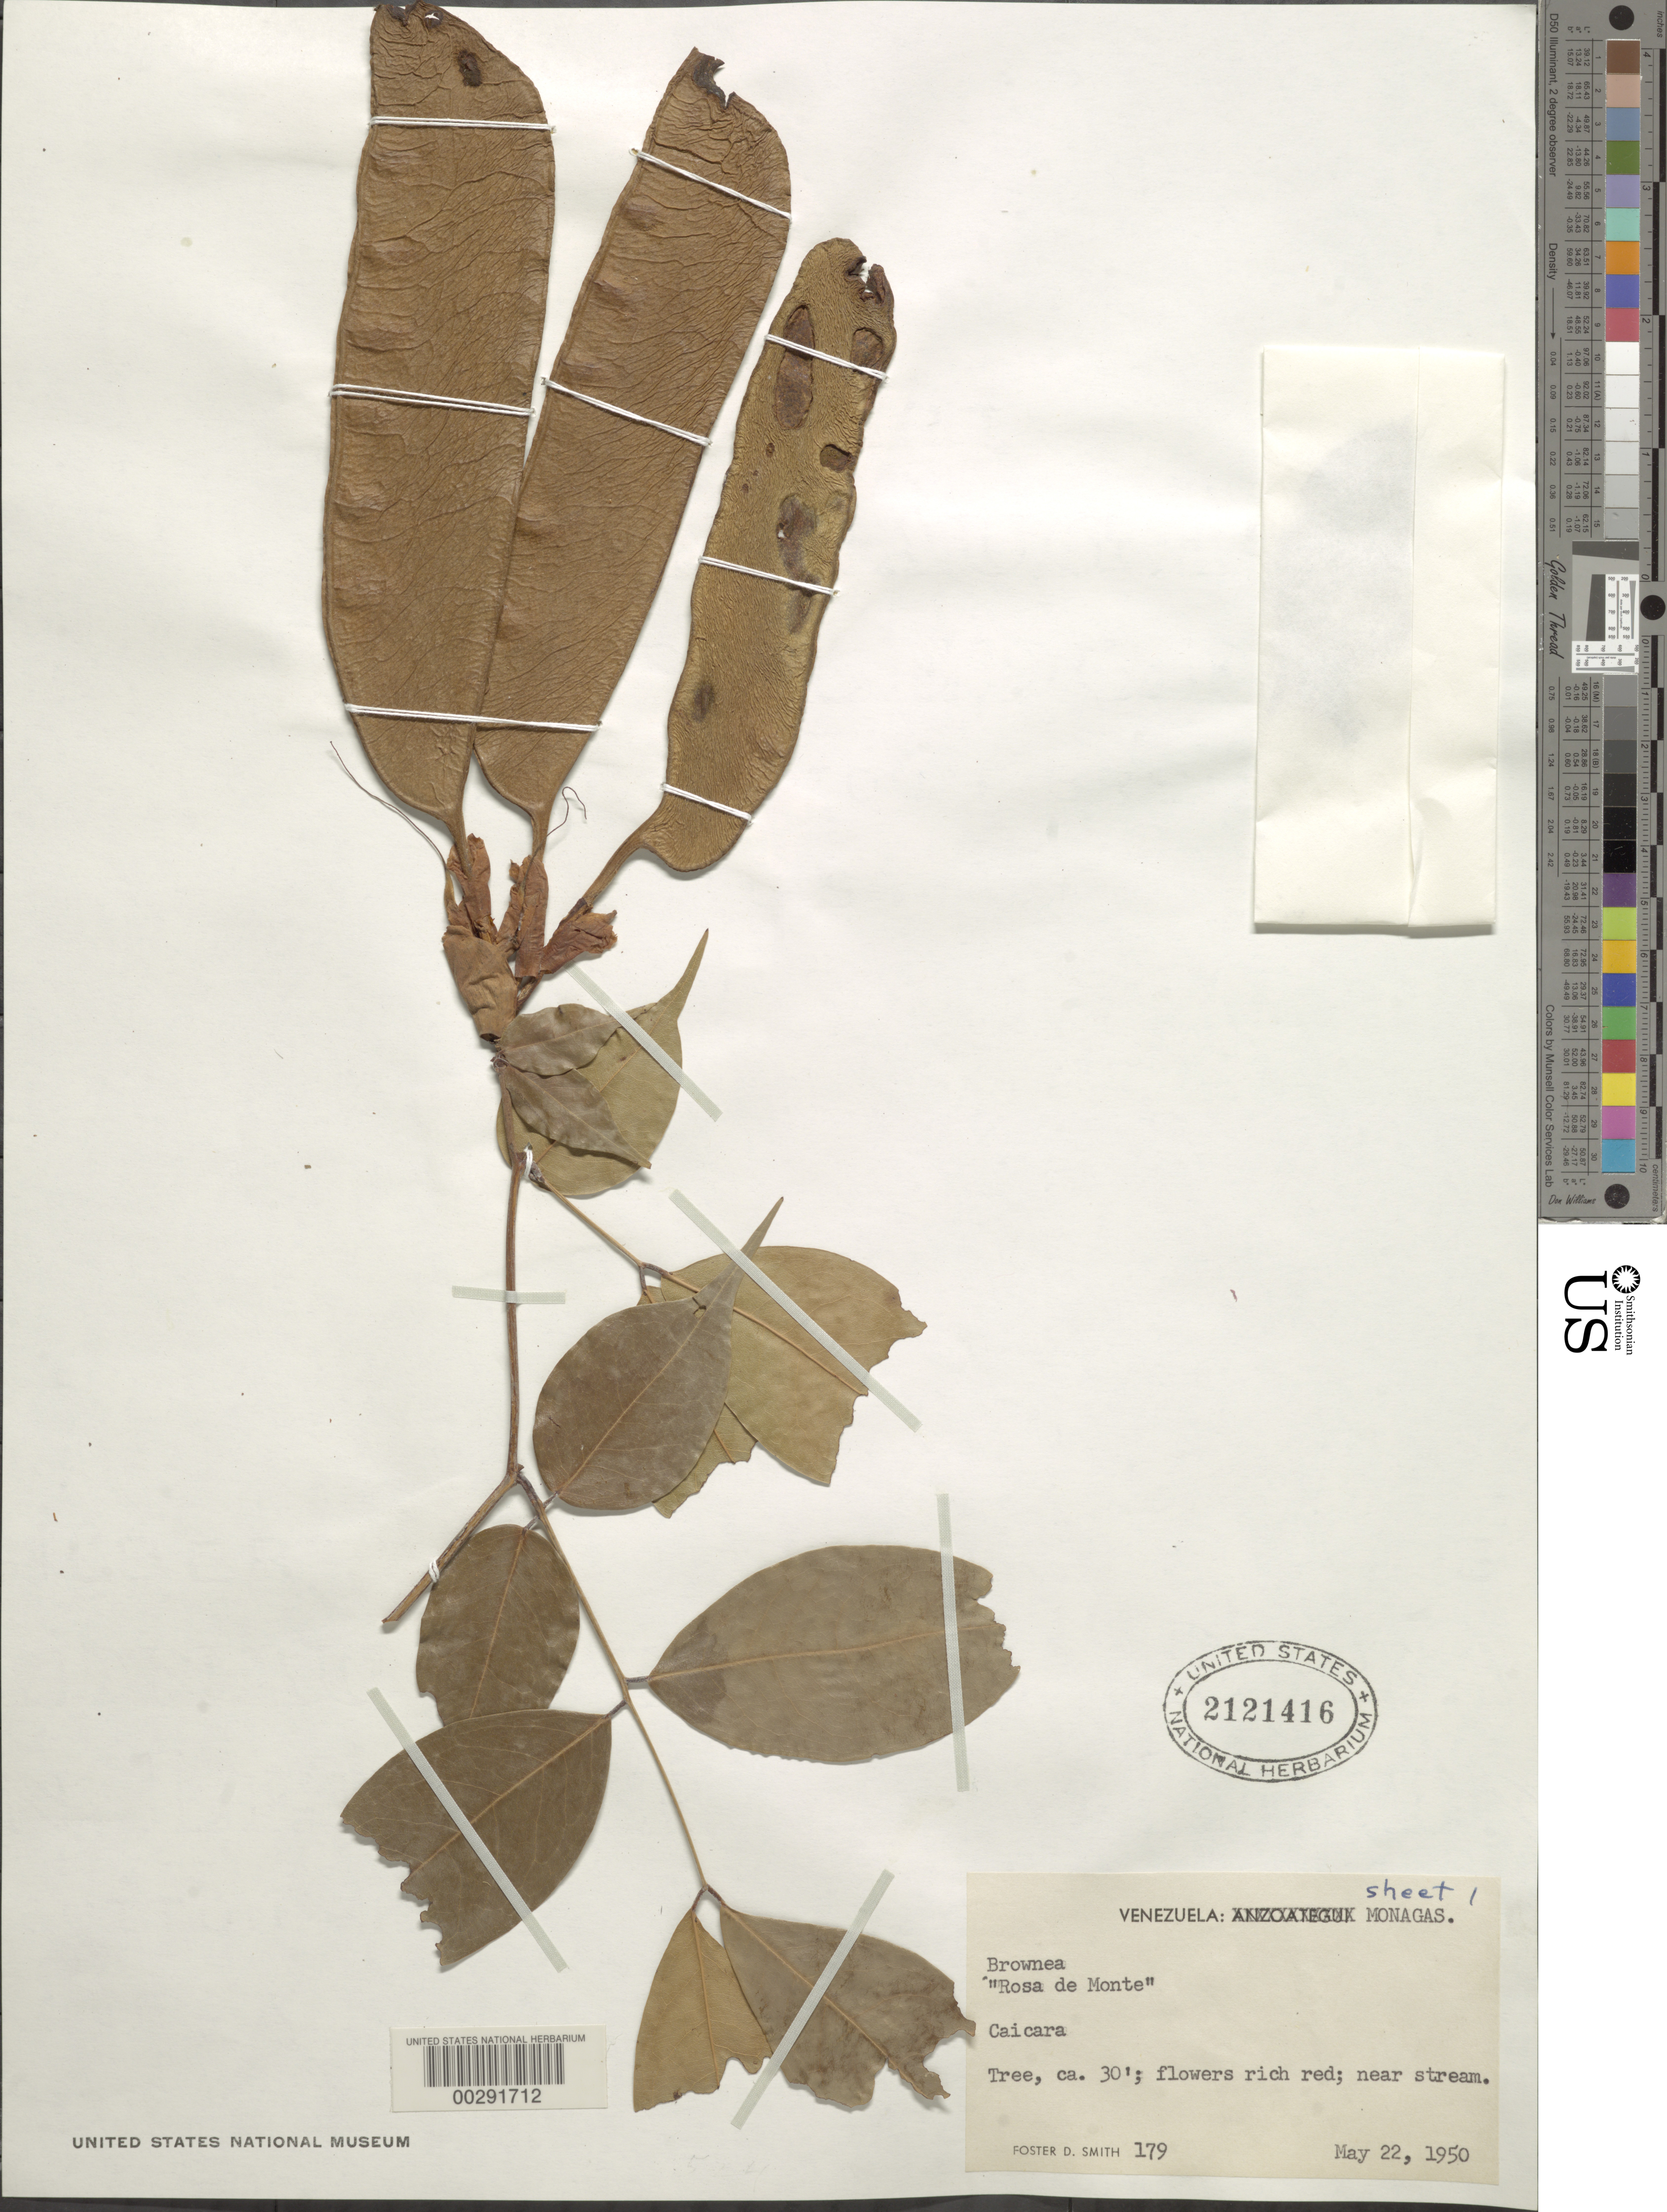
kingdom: Plantae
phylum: Tracheophyta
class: Magnoliopsida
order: Fabales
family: Fabaceae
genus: Brownea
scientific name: Brownea sp.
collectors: F. Smith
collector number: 179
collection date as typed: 22 May 1950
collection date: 1950-05-22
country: Venezuela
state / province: Monagas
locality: Caicara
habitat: Near stream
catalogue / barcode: US 2121416